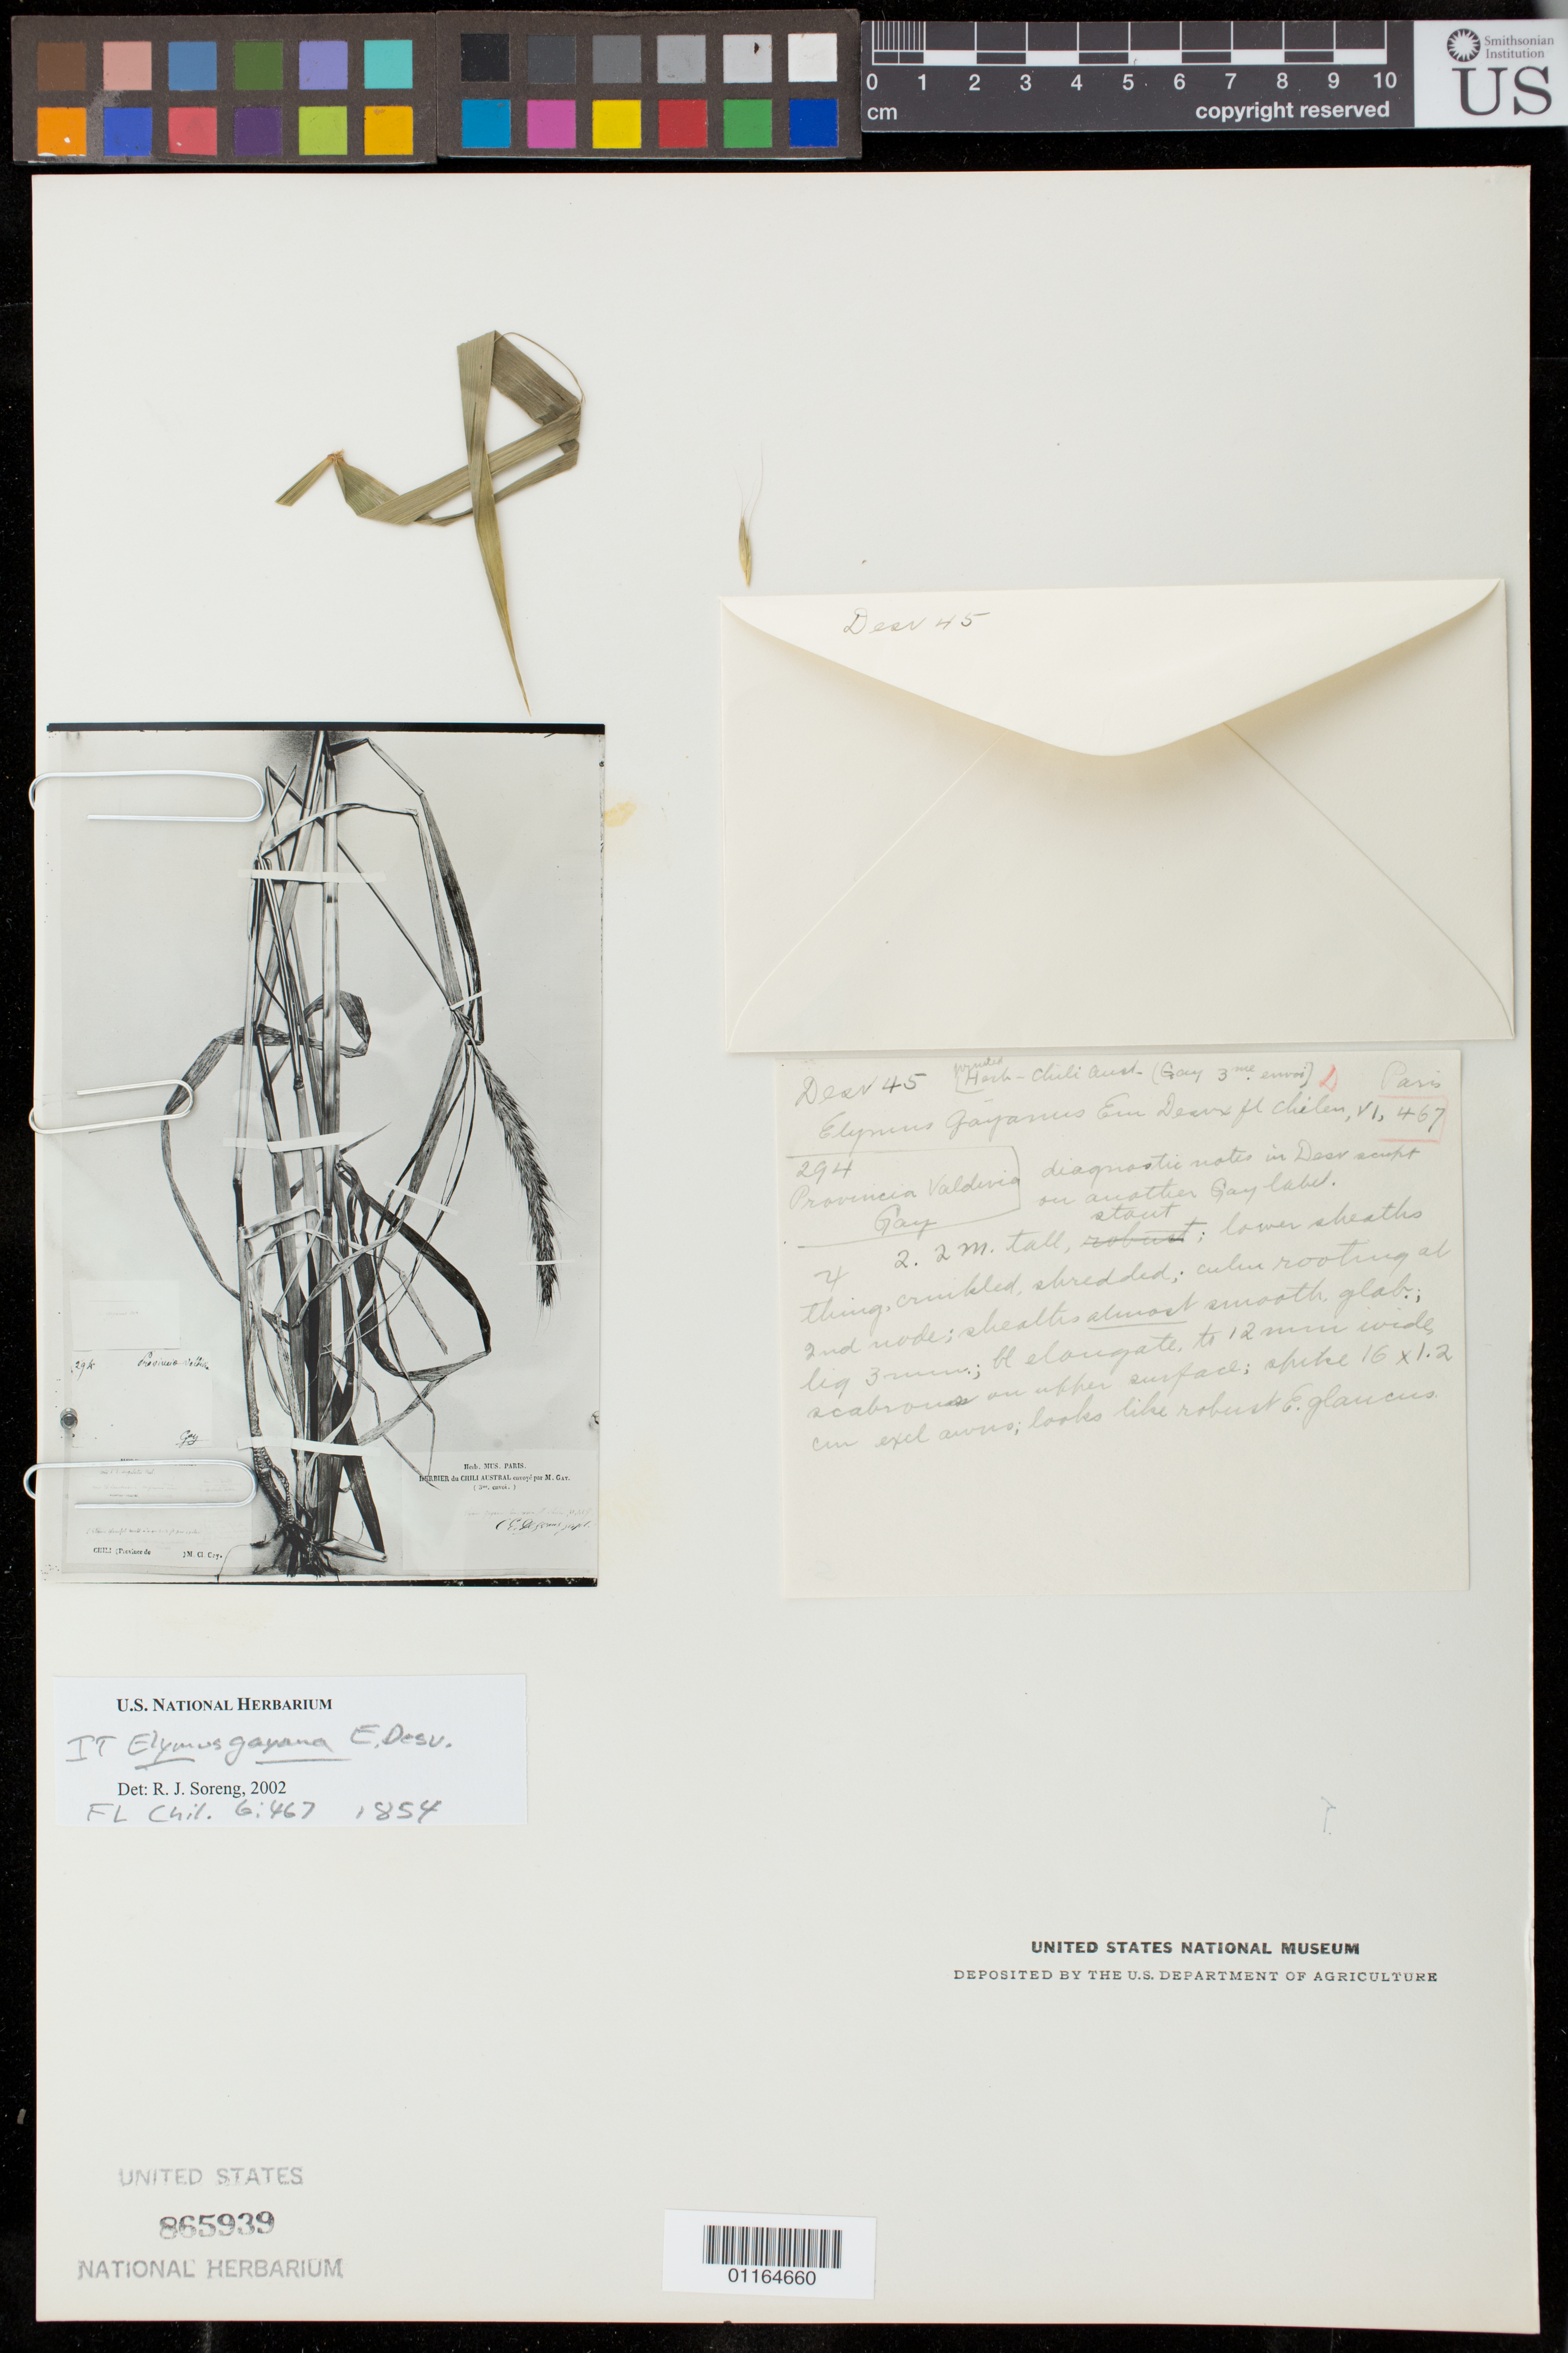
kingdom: Plantae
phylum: Tracheophyta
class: Liliopsida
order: Poales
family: Poaceae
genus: Elymus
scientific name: Elymus gayanus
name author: É. Desv.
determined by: Soreng, Robert J., Research Associate (BOT), Smithsonian Institution - National Museum of Natural History (UNITED STATES)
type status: Isotype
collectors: C. Gay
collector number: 294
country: Chile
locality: Provencia Valdivia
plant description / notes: Photograph and fragmentary material of type specimen ex herb. Paris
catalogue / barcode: US 865939